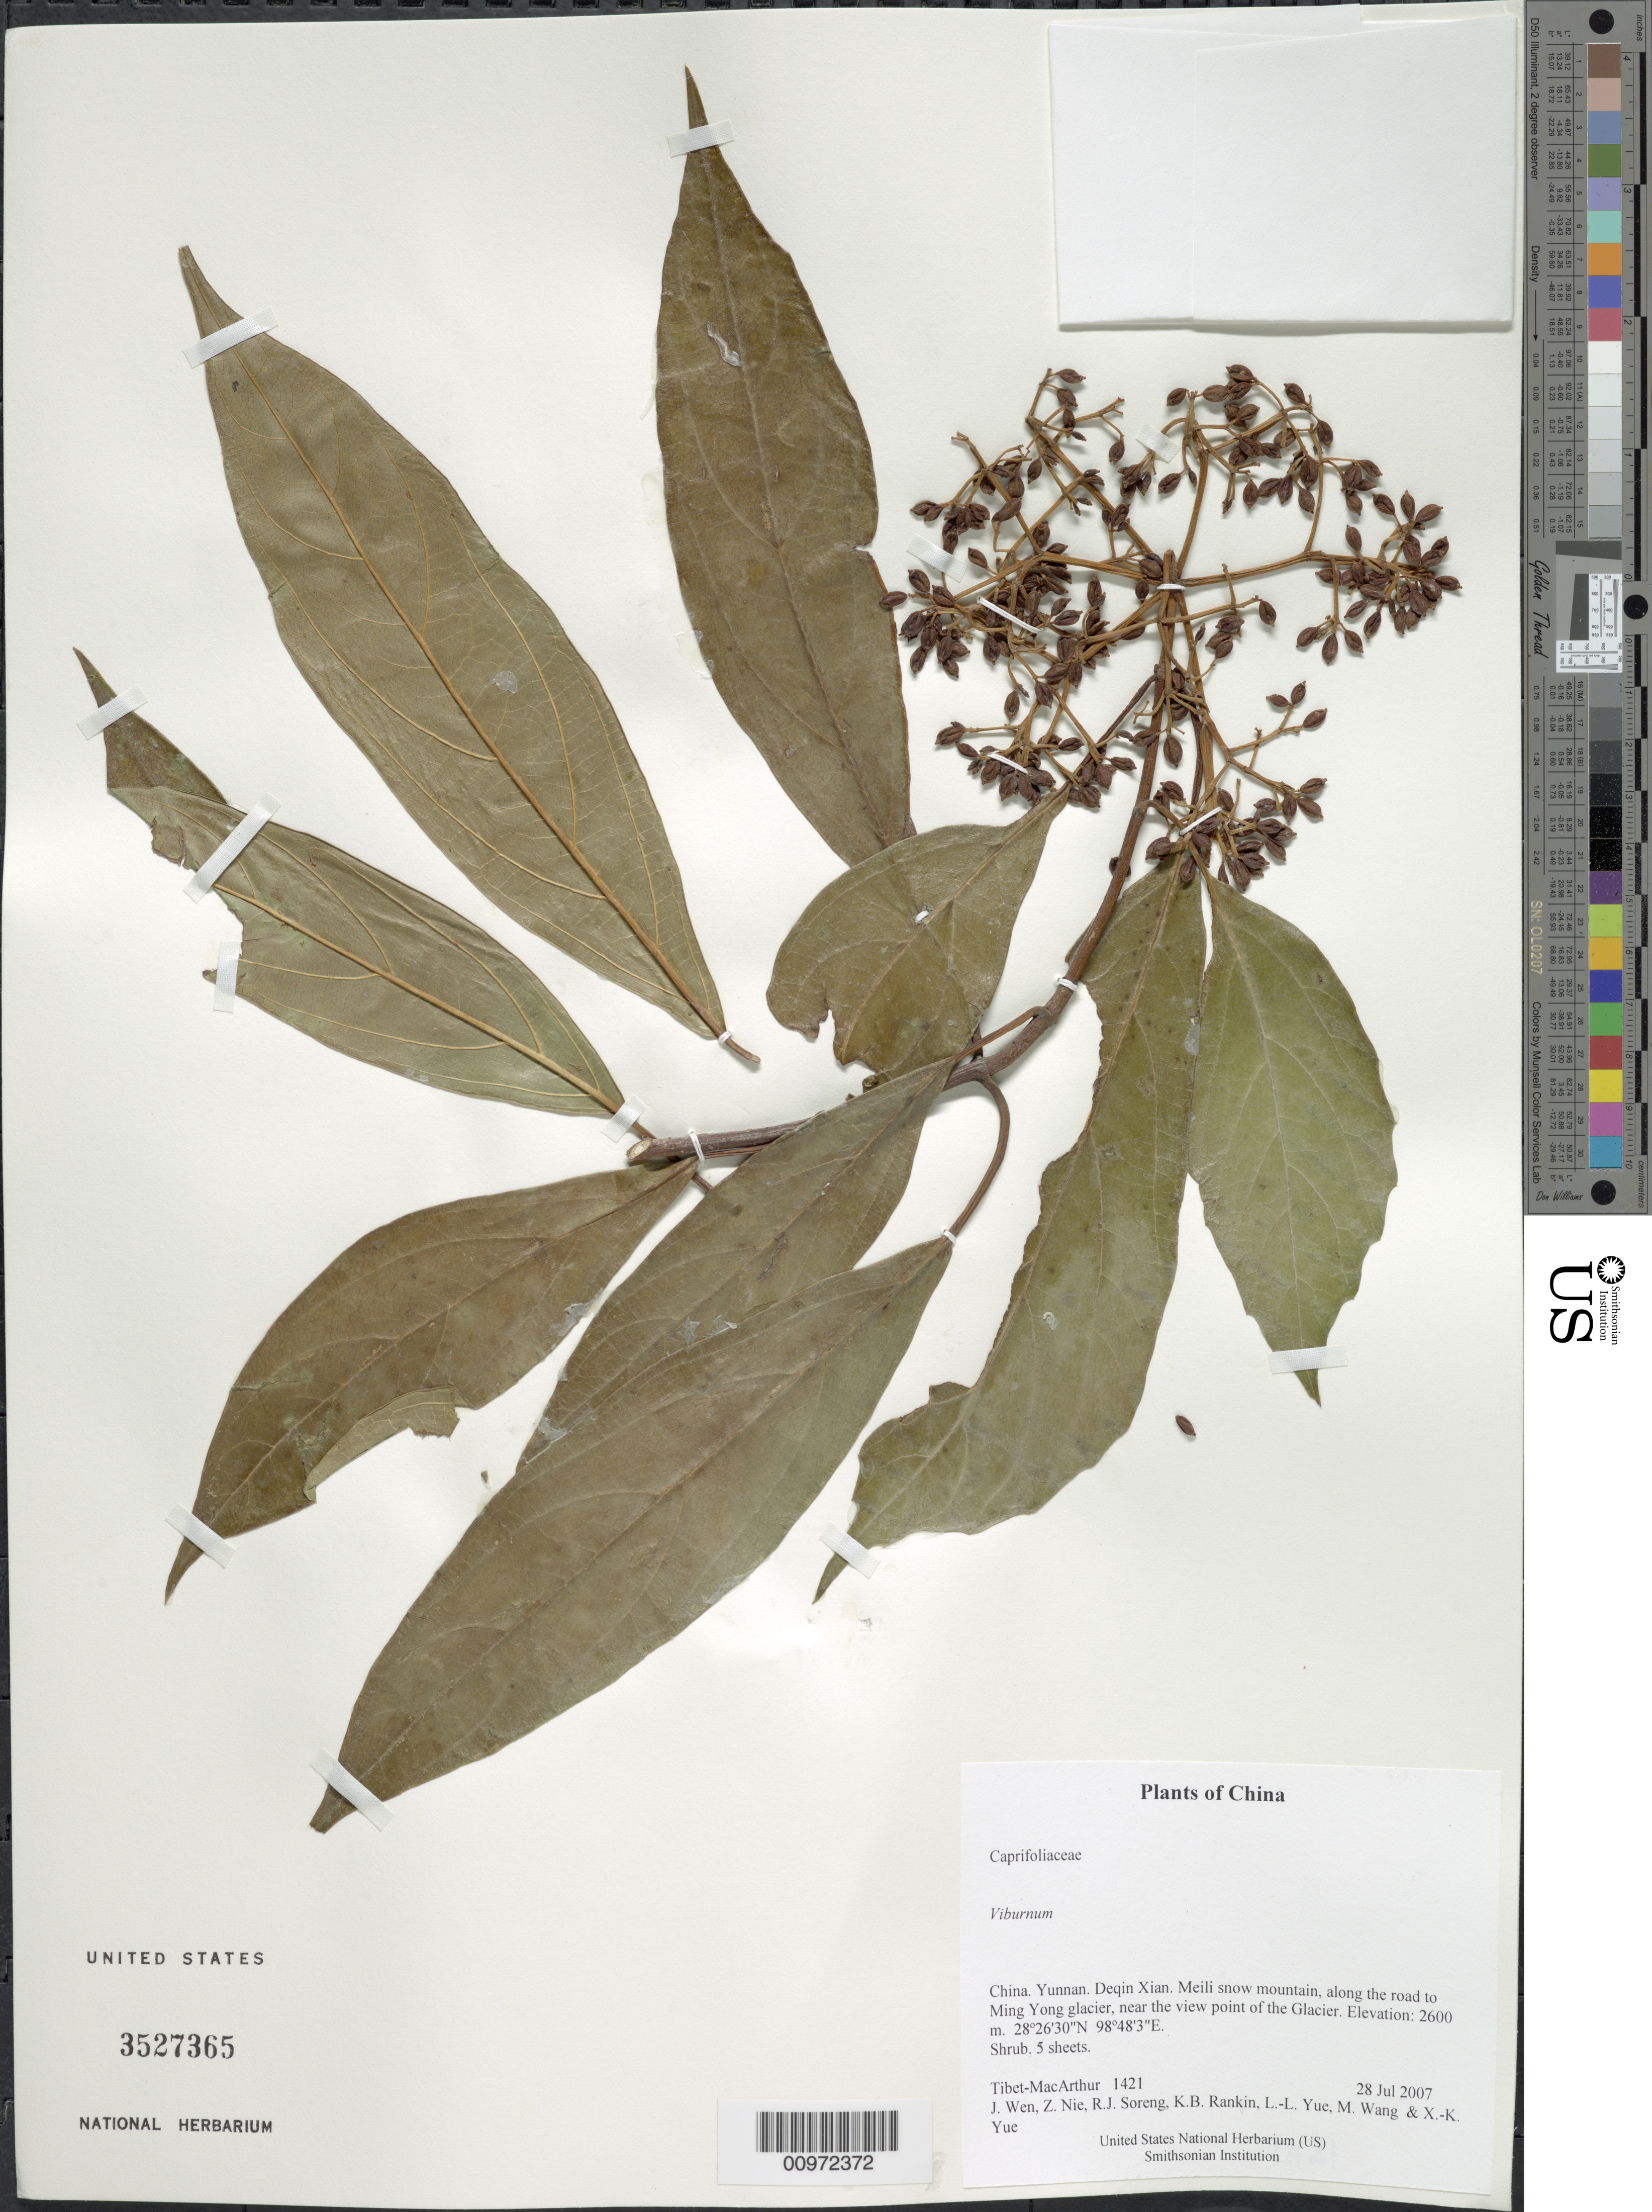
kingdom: Plantae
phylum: Tracheophyta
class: Magnoliopsida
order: Dipsacales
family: Viburnaceae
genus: Viburnum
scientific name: Viburnum sp.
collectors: Tibet-MacArthur, J. Wen, Z. Nie, R. J. Soreng, K. Rankin, L. Yue, M. Wang & X. Yue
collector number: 1421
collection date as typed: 28 Jul 2007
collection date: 2007-07-28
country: China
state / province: Yunnan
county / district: Deqin Xian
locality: Meili snow mountain, along the road to Ming Yong glacier, near the view point of the Glacier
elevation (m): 2600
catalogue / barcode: US 3527365